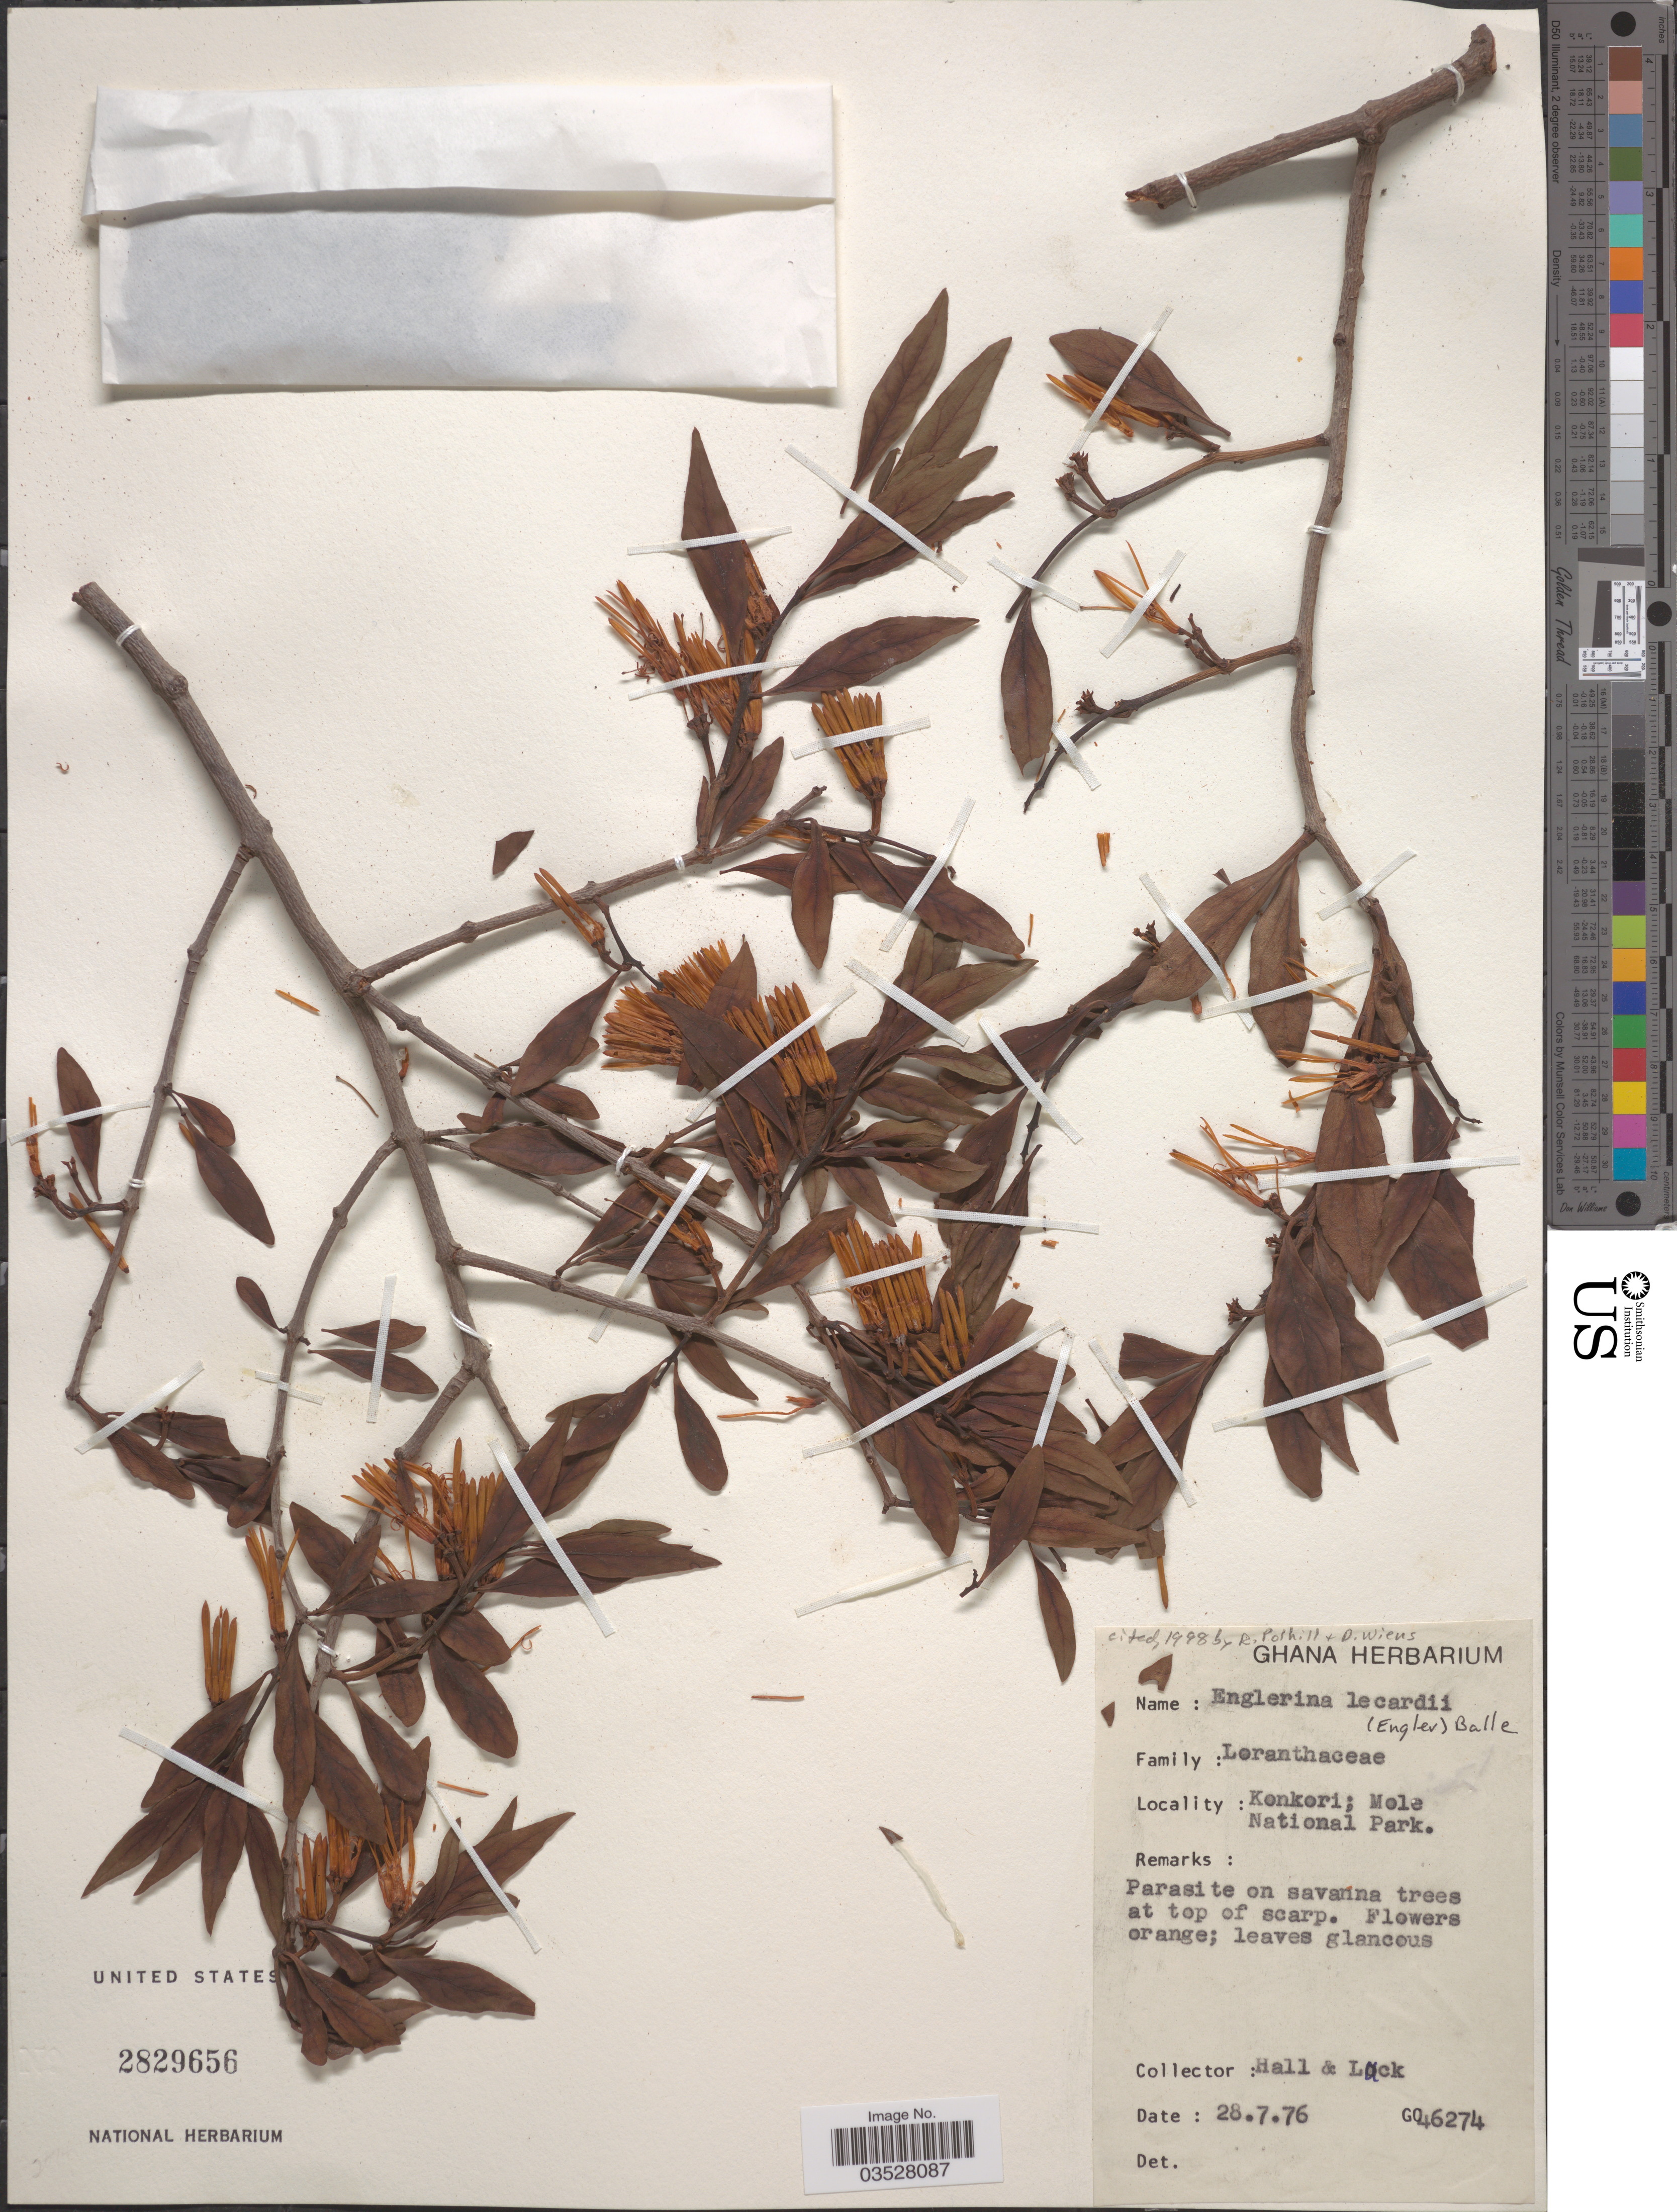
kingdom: Plantae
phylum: Tracheophyta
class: Magnoliopsida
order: Santalales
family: Loranthaceae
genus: Englerina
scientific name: Englerina lecardii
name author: (Engl.) Balle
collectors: -- Hall & Lack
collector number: GC46274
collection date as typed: Transcribed d/m/y: 28/7/76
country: Ghana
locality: Konkori; Mole National Park.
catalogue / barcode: US 2829656